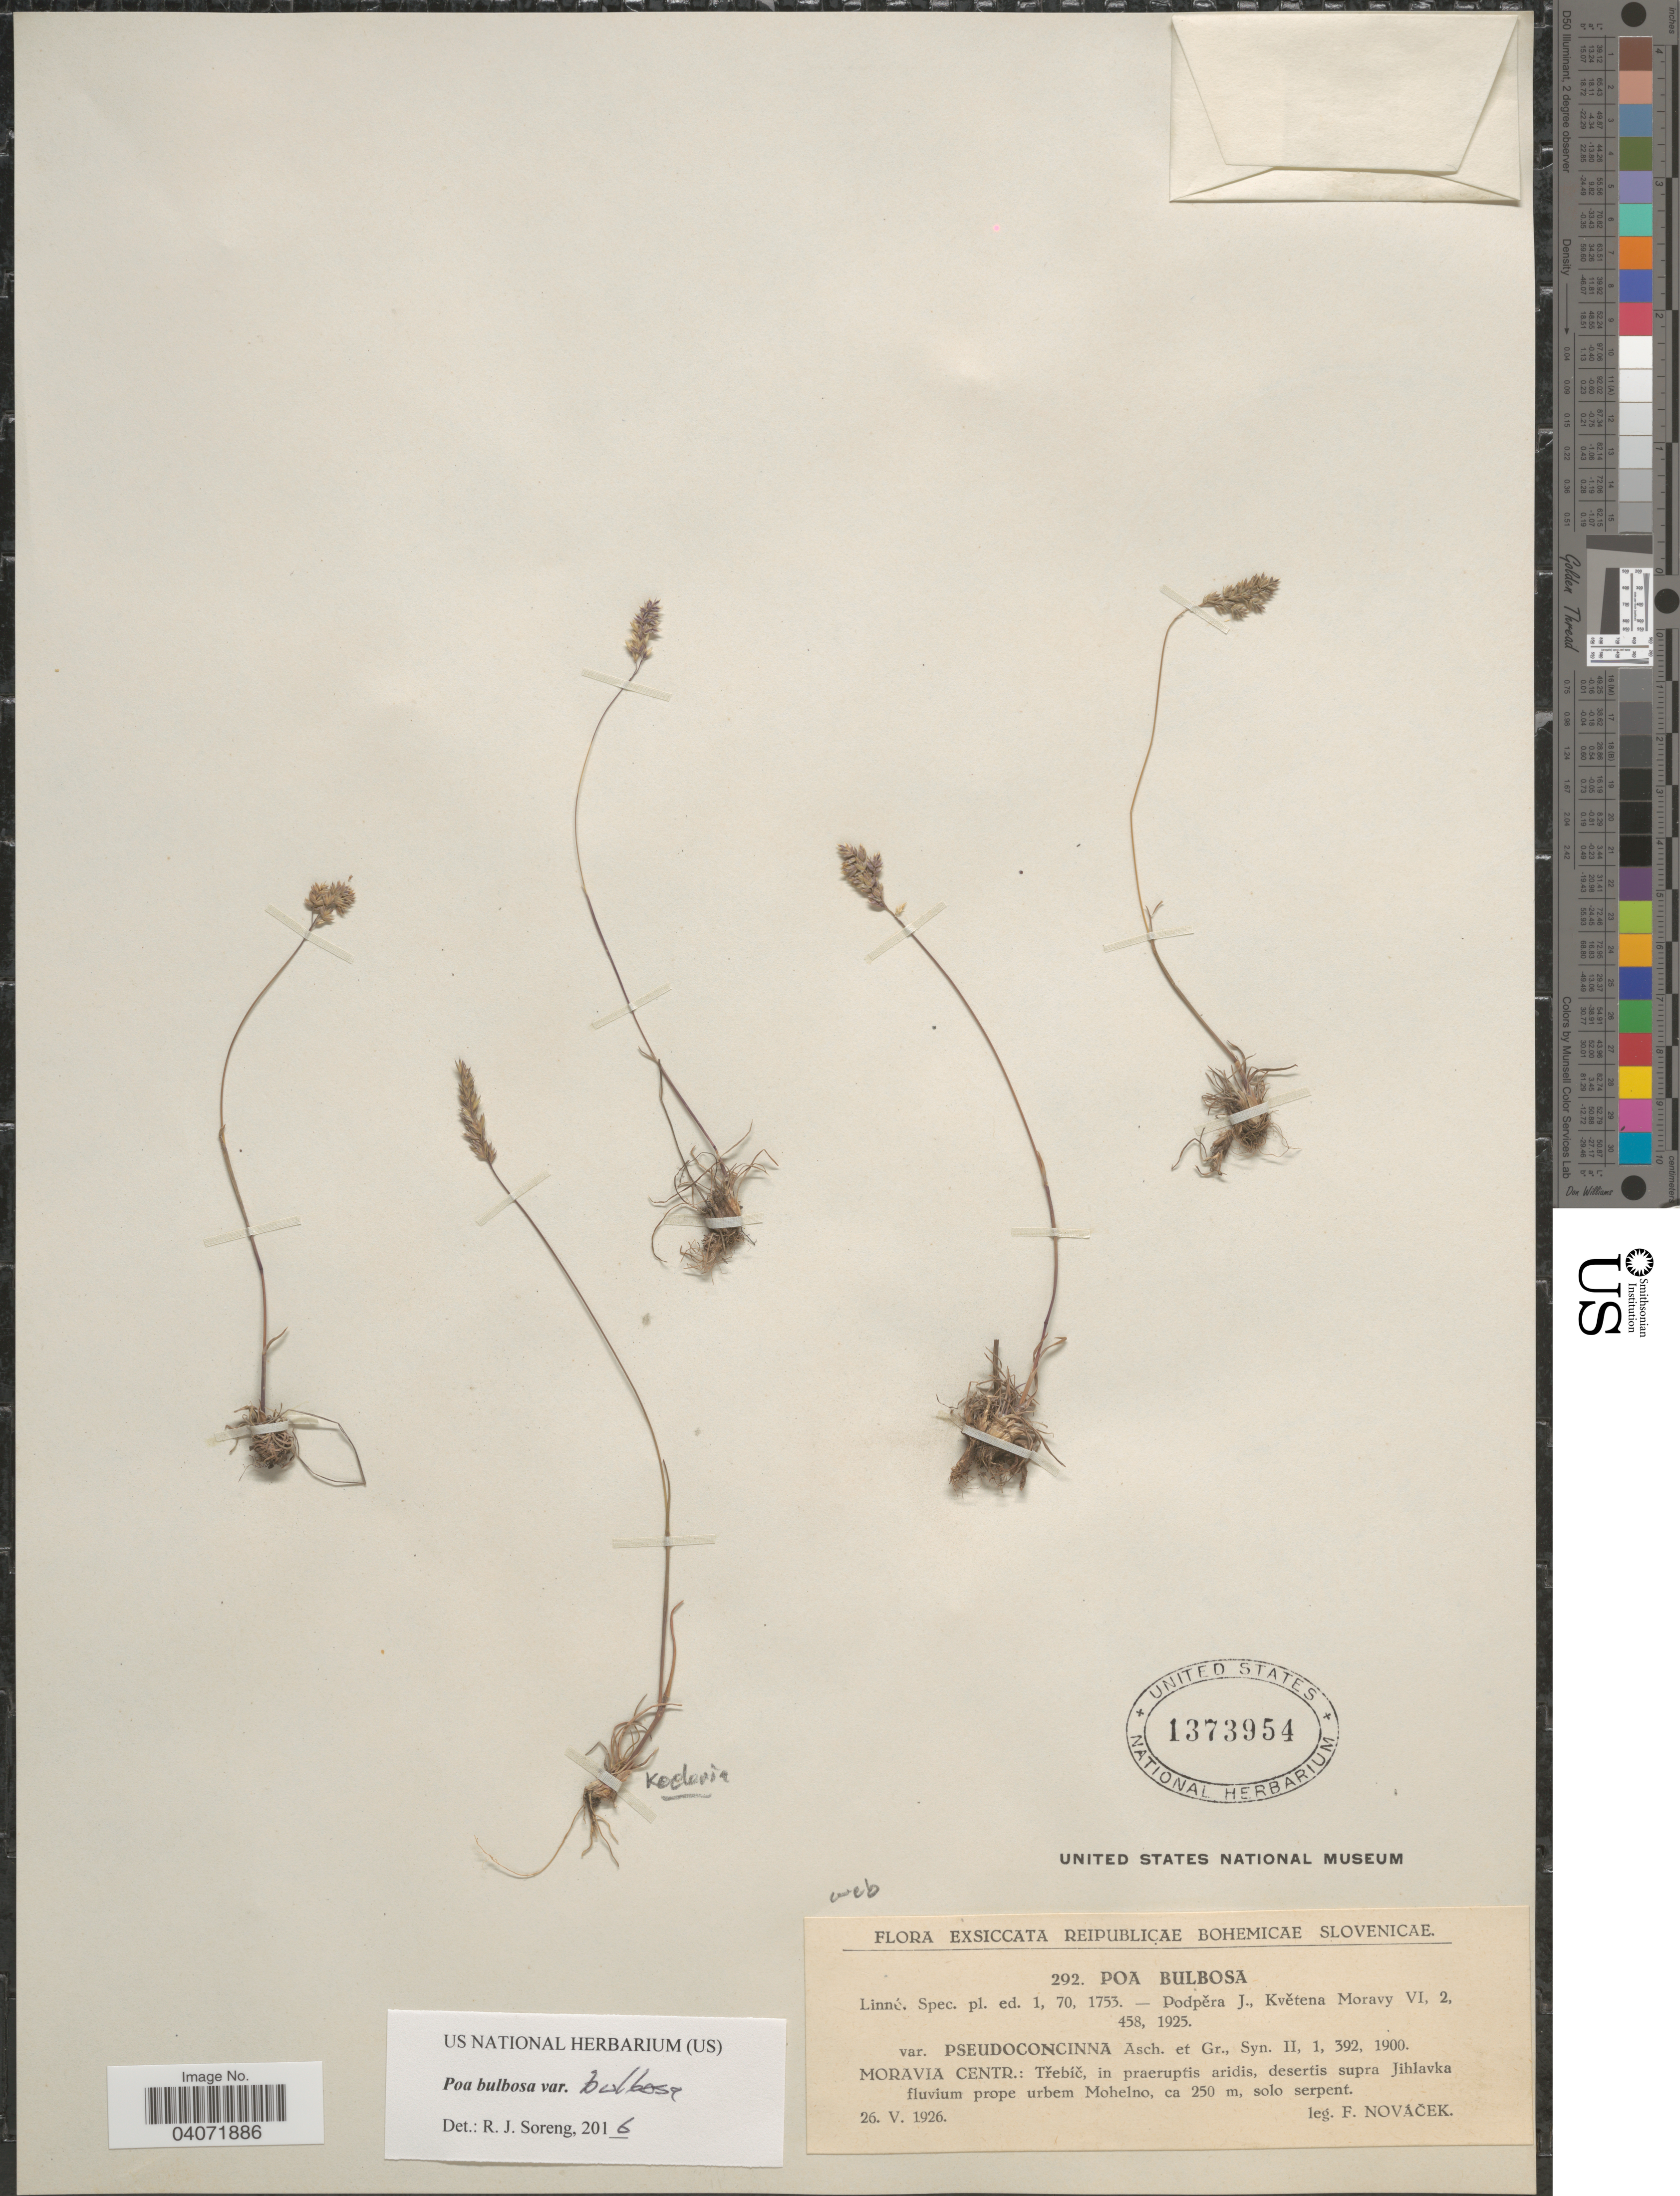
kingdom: Plantae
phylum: Tracheophyta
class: Liliopsida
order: Poales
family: Poaceae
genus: Poa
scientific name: Poa bulbosa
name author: L.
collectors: F. Novacek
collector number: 292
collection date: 1926-05-26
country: Czechia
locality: Moravia Centr.: Třebíč, in praeruptis aridis, desertis supra Jihlavka fluvium prope urbem Mohelno.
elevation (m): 250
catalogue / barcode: US 1373954